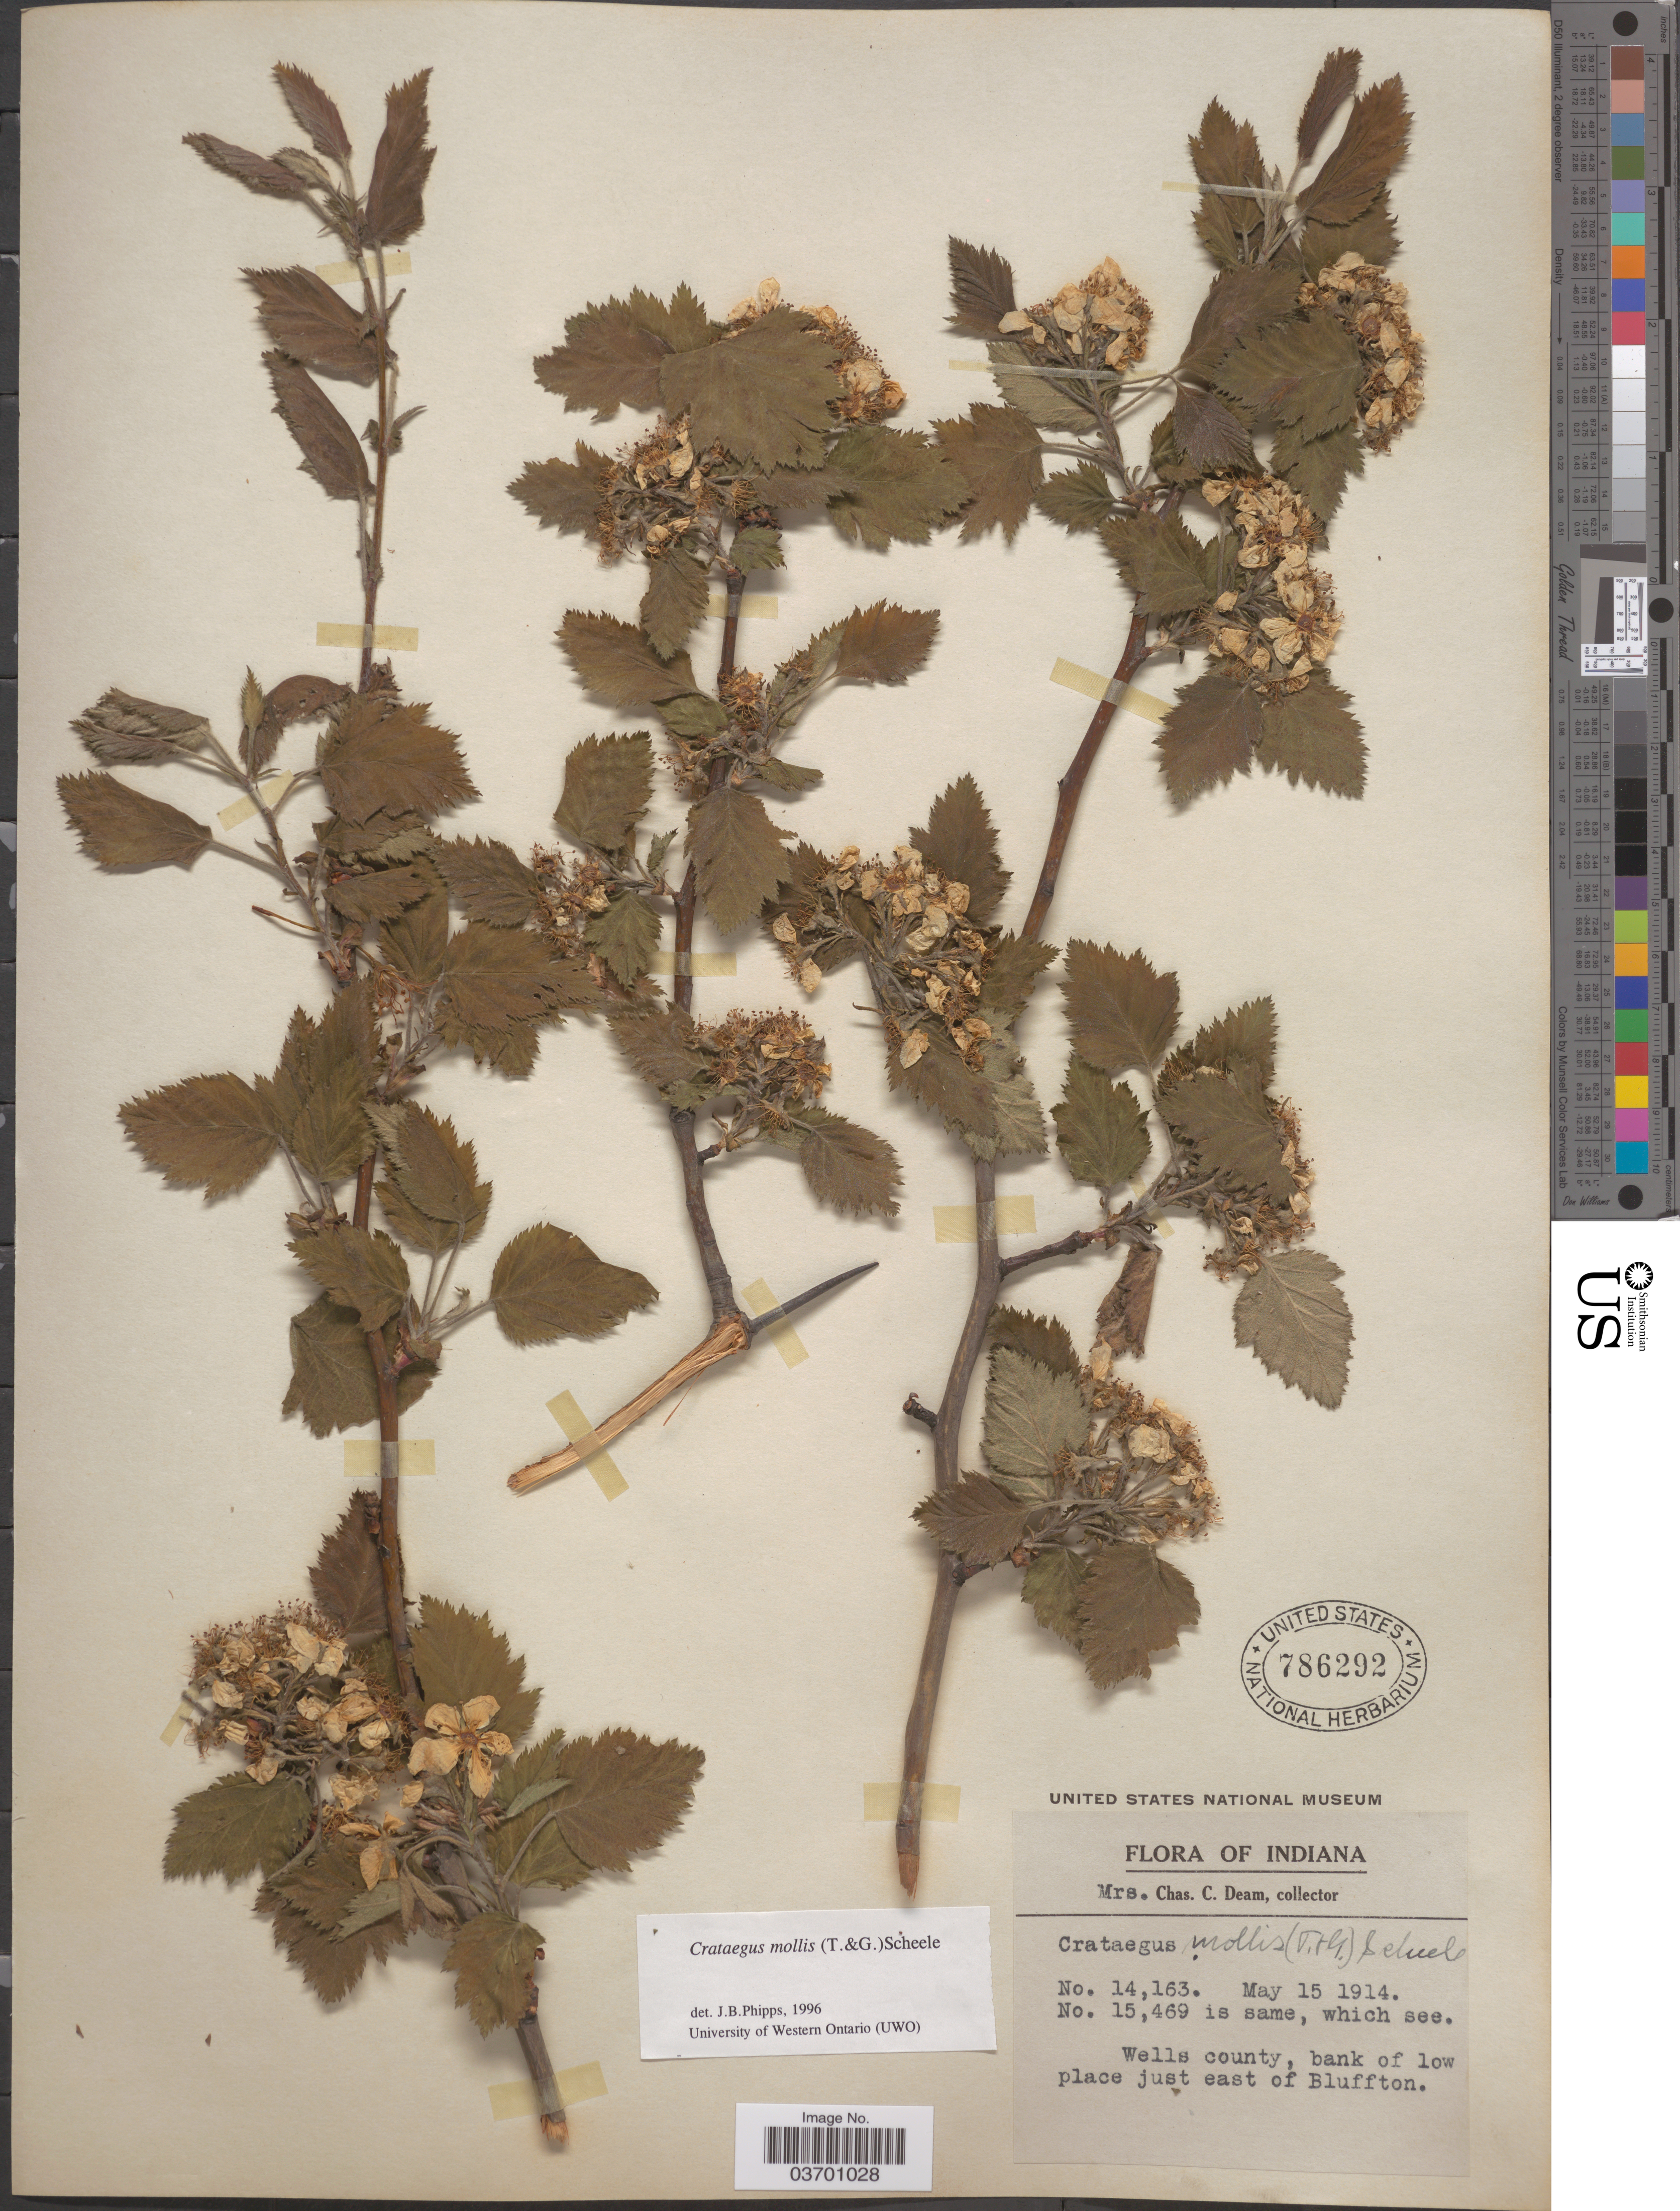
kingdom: Plantae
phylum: Tracheophyta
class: Magnoliopsida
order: Rosales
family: Rosaceae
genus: Crataegus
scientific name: Crataegus mollis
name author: (Torr. & A. Gray) Scheele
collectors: C. Deam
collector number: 14163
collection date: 1914-05-15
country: United States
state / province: Indiana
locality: Wells county, bank of low place just east of Bluffton.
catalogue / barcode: US 786292